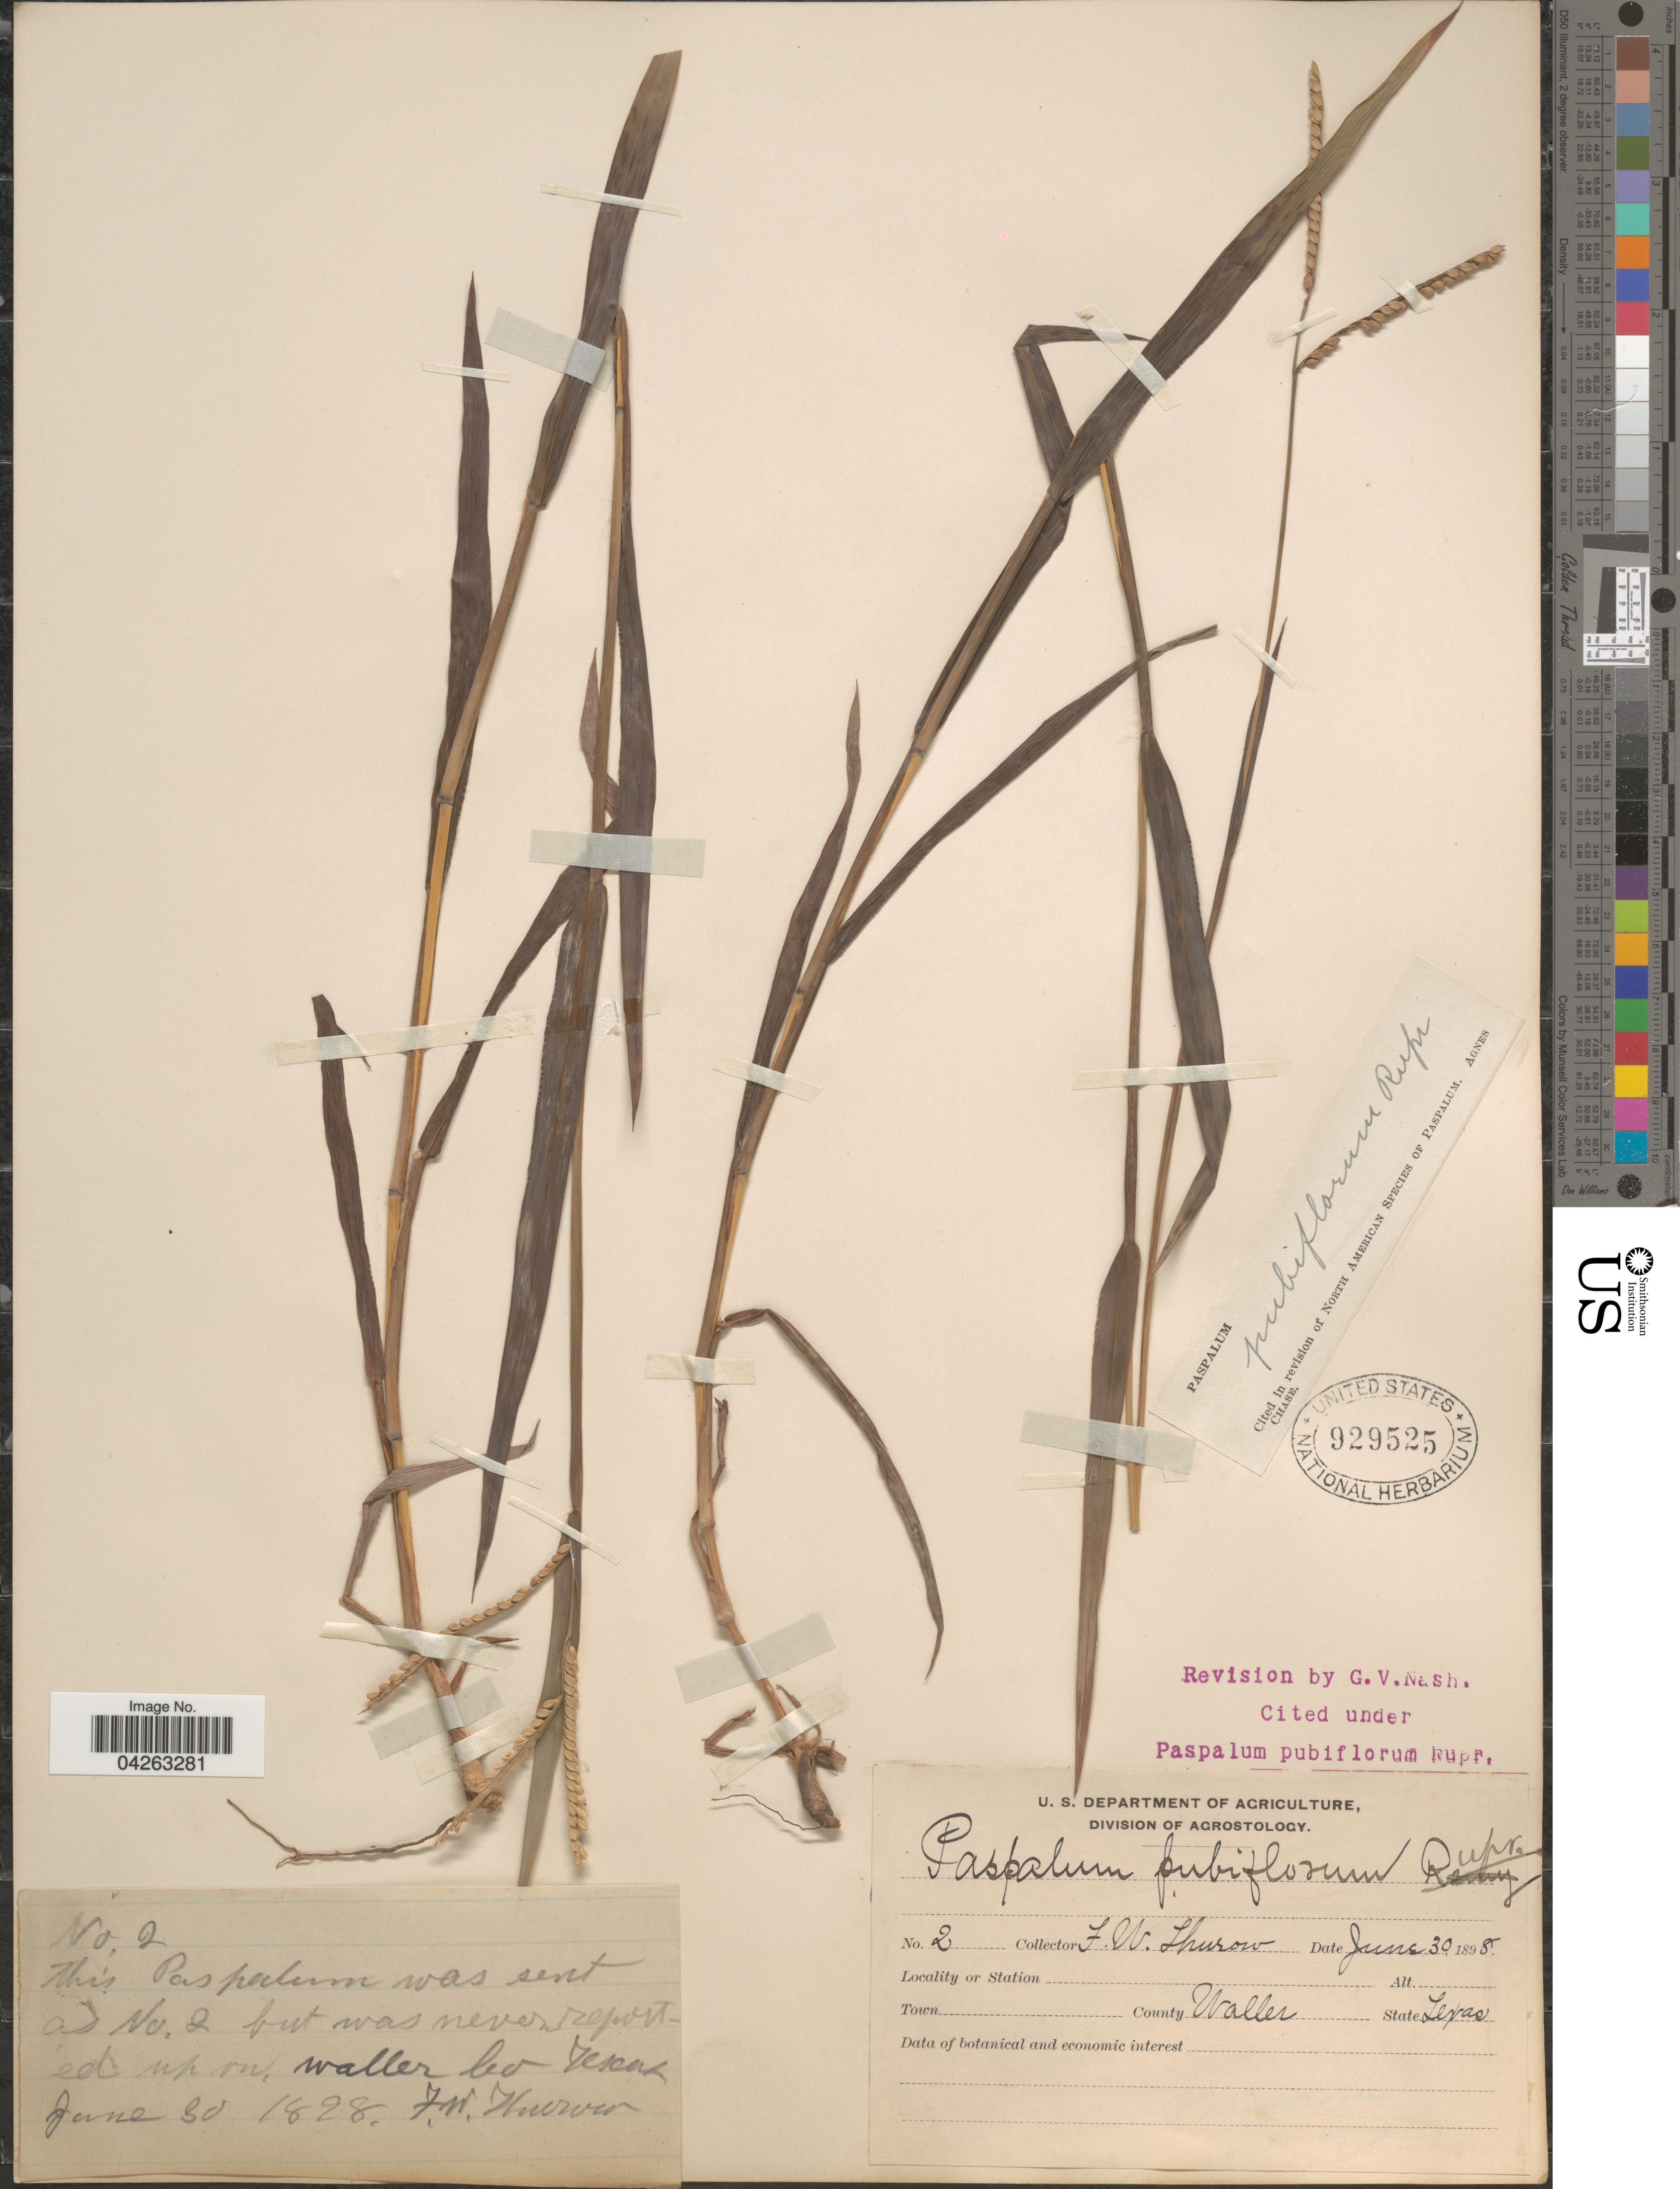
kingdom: Plantae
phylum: Tracheophyta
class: Liliopsida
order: Poales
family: Poaceae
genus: Paspalum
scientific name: Paspalum pubiflorum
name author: Rupr. ex E. Fourn.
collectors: F. W. Thurow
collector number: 2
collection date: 1898-06-30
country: United States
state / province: Texas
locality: County Waller.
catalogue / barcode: US 929525